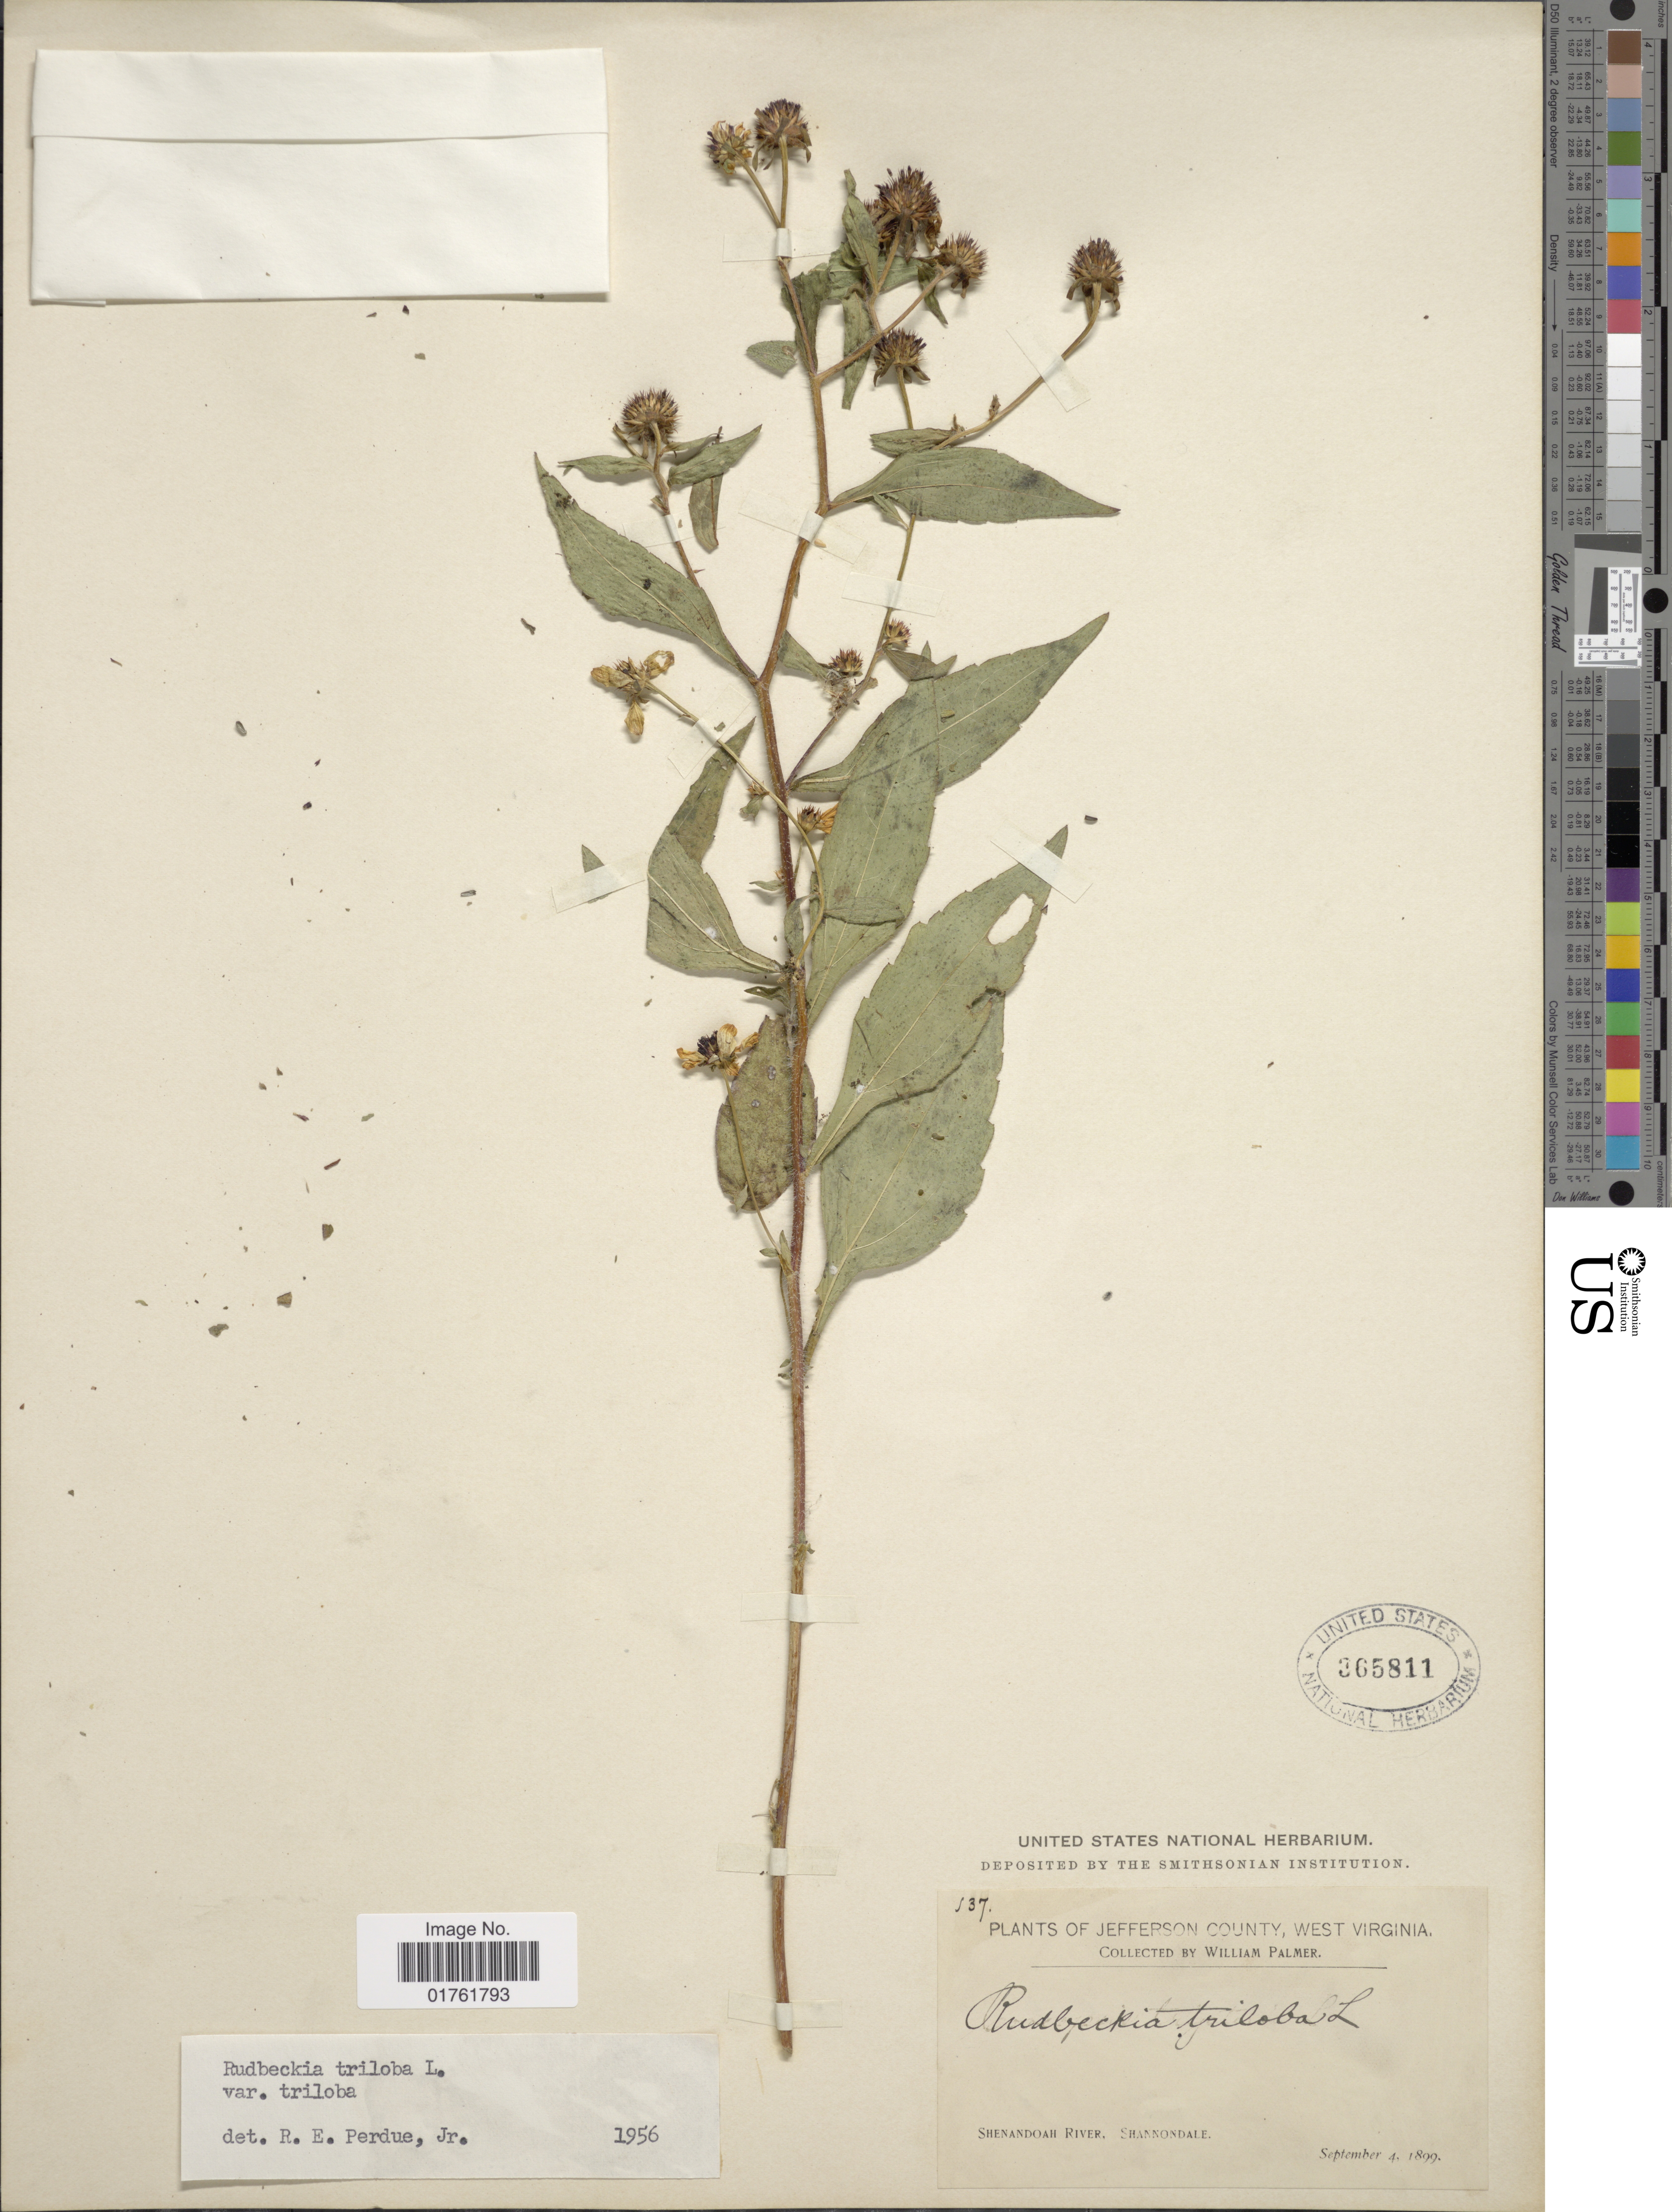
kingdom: Plantae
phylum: Tracheophyta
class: Magnoliopsida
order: Asterales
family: Asteraceae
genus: Rudbeckia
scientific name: Rudbeckia triloba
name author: L.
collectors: W. Palmer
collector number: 137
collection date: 1899-09-04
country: United States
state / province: West Virginia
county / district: Jefferson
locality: Jefferson County, Shenandoah River, Shannondale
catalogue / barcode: US 365811